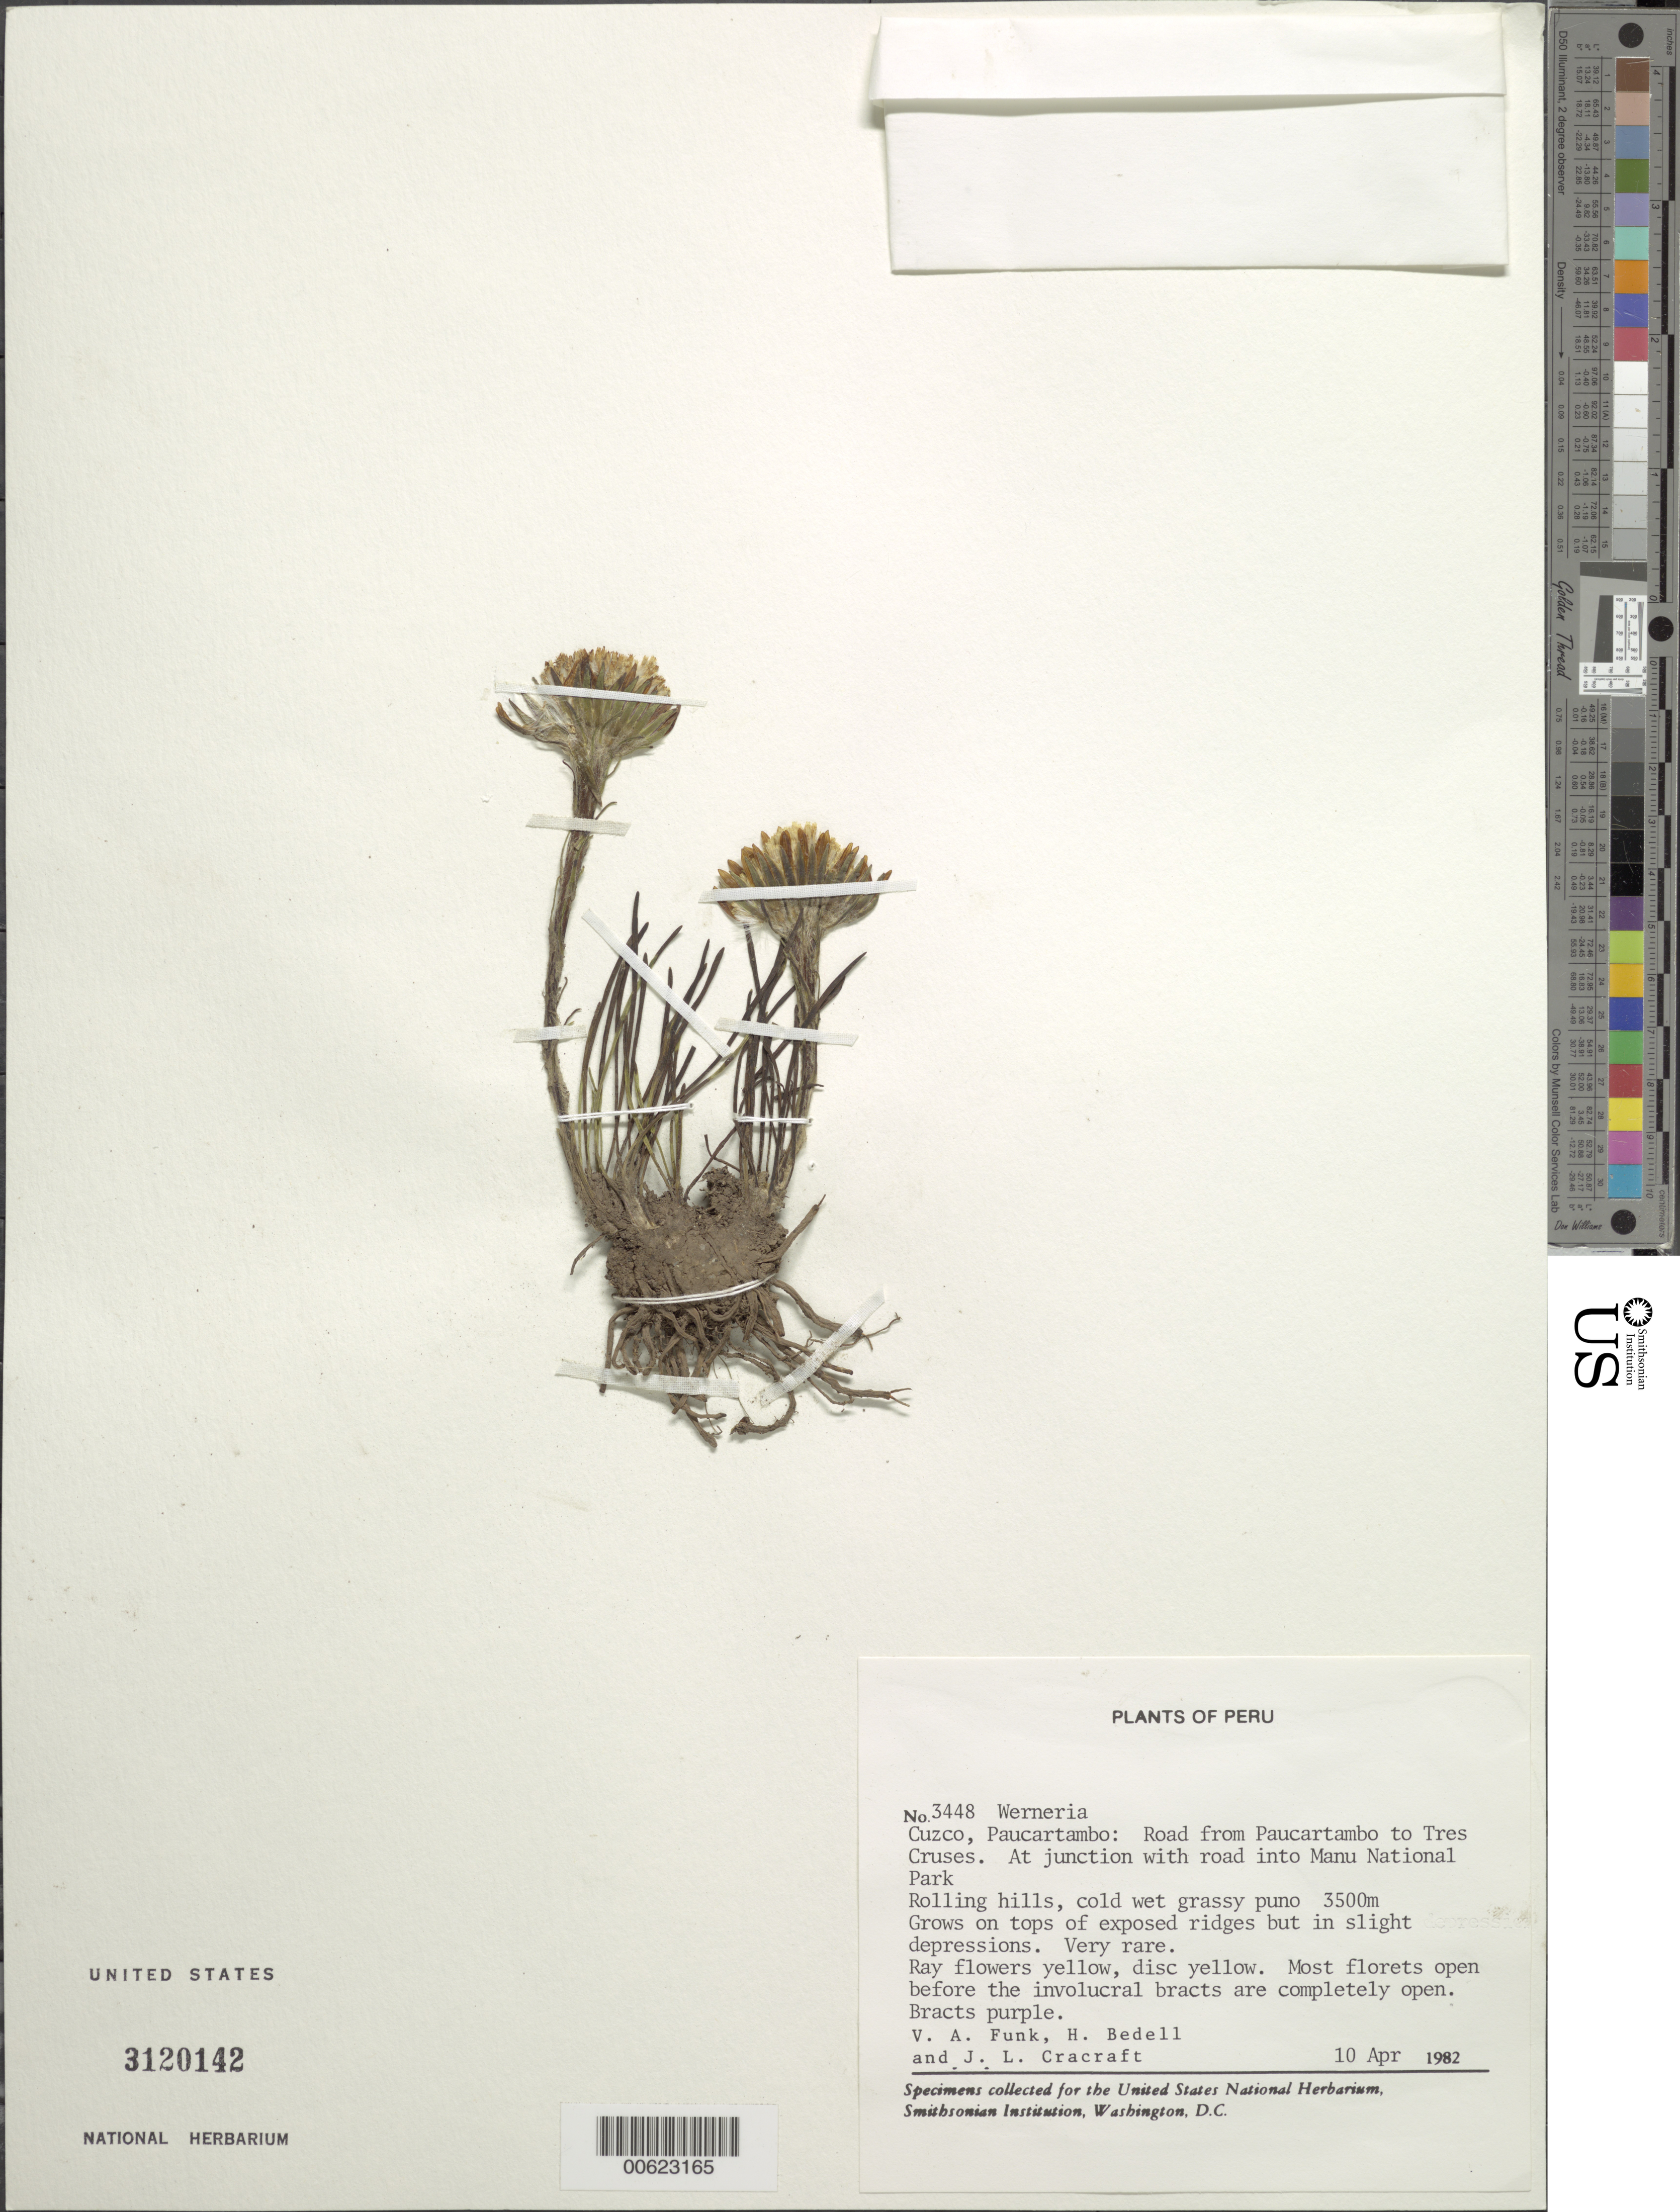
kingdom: Plantae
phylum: Tracheophyta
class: Magnoliopsida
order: Asterales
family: Asteraceae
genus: Werneria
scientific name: Werneria villosa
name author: A. Gray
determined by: Funk, Vicki A., (BOT), Smithsonian Institution - National Museum of Natural History (UNITED STATES)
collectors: V. Funk, H. G. Bedell & J. L. Cracraft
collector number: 3448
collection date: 1982-04-10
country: Peru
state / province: Cusco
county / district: Paucartambo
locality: Paucartamb, road from Paucartambo to tres Cruses. At jct with road into Manu National Park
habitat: Rolling hills, cold wet grassy puno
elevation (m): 3500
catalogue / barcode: US 3120142